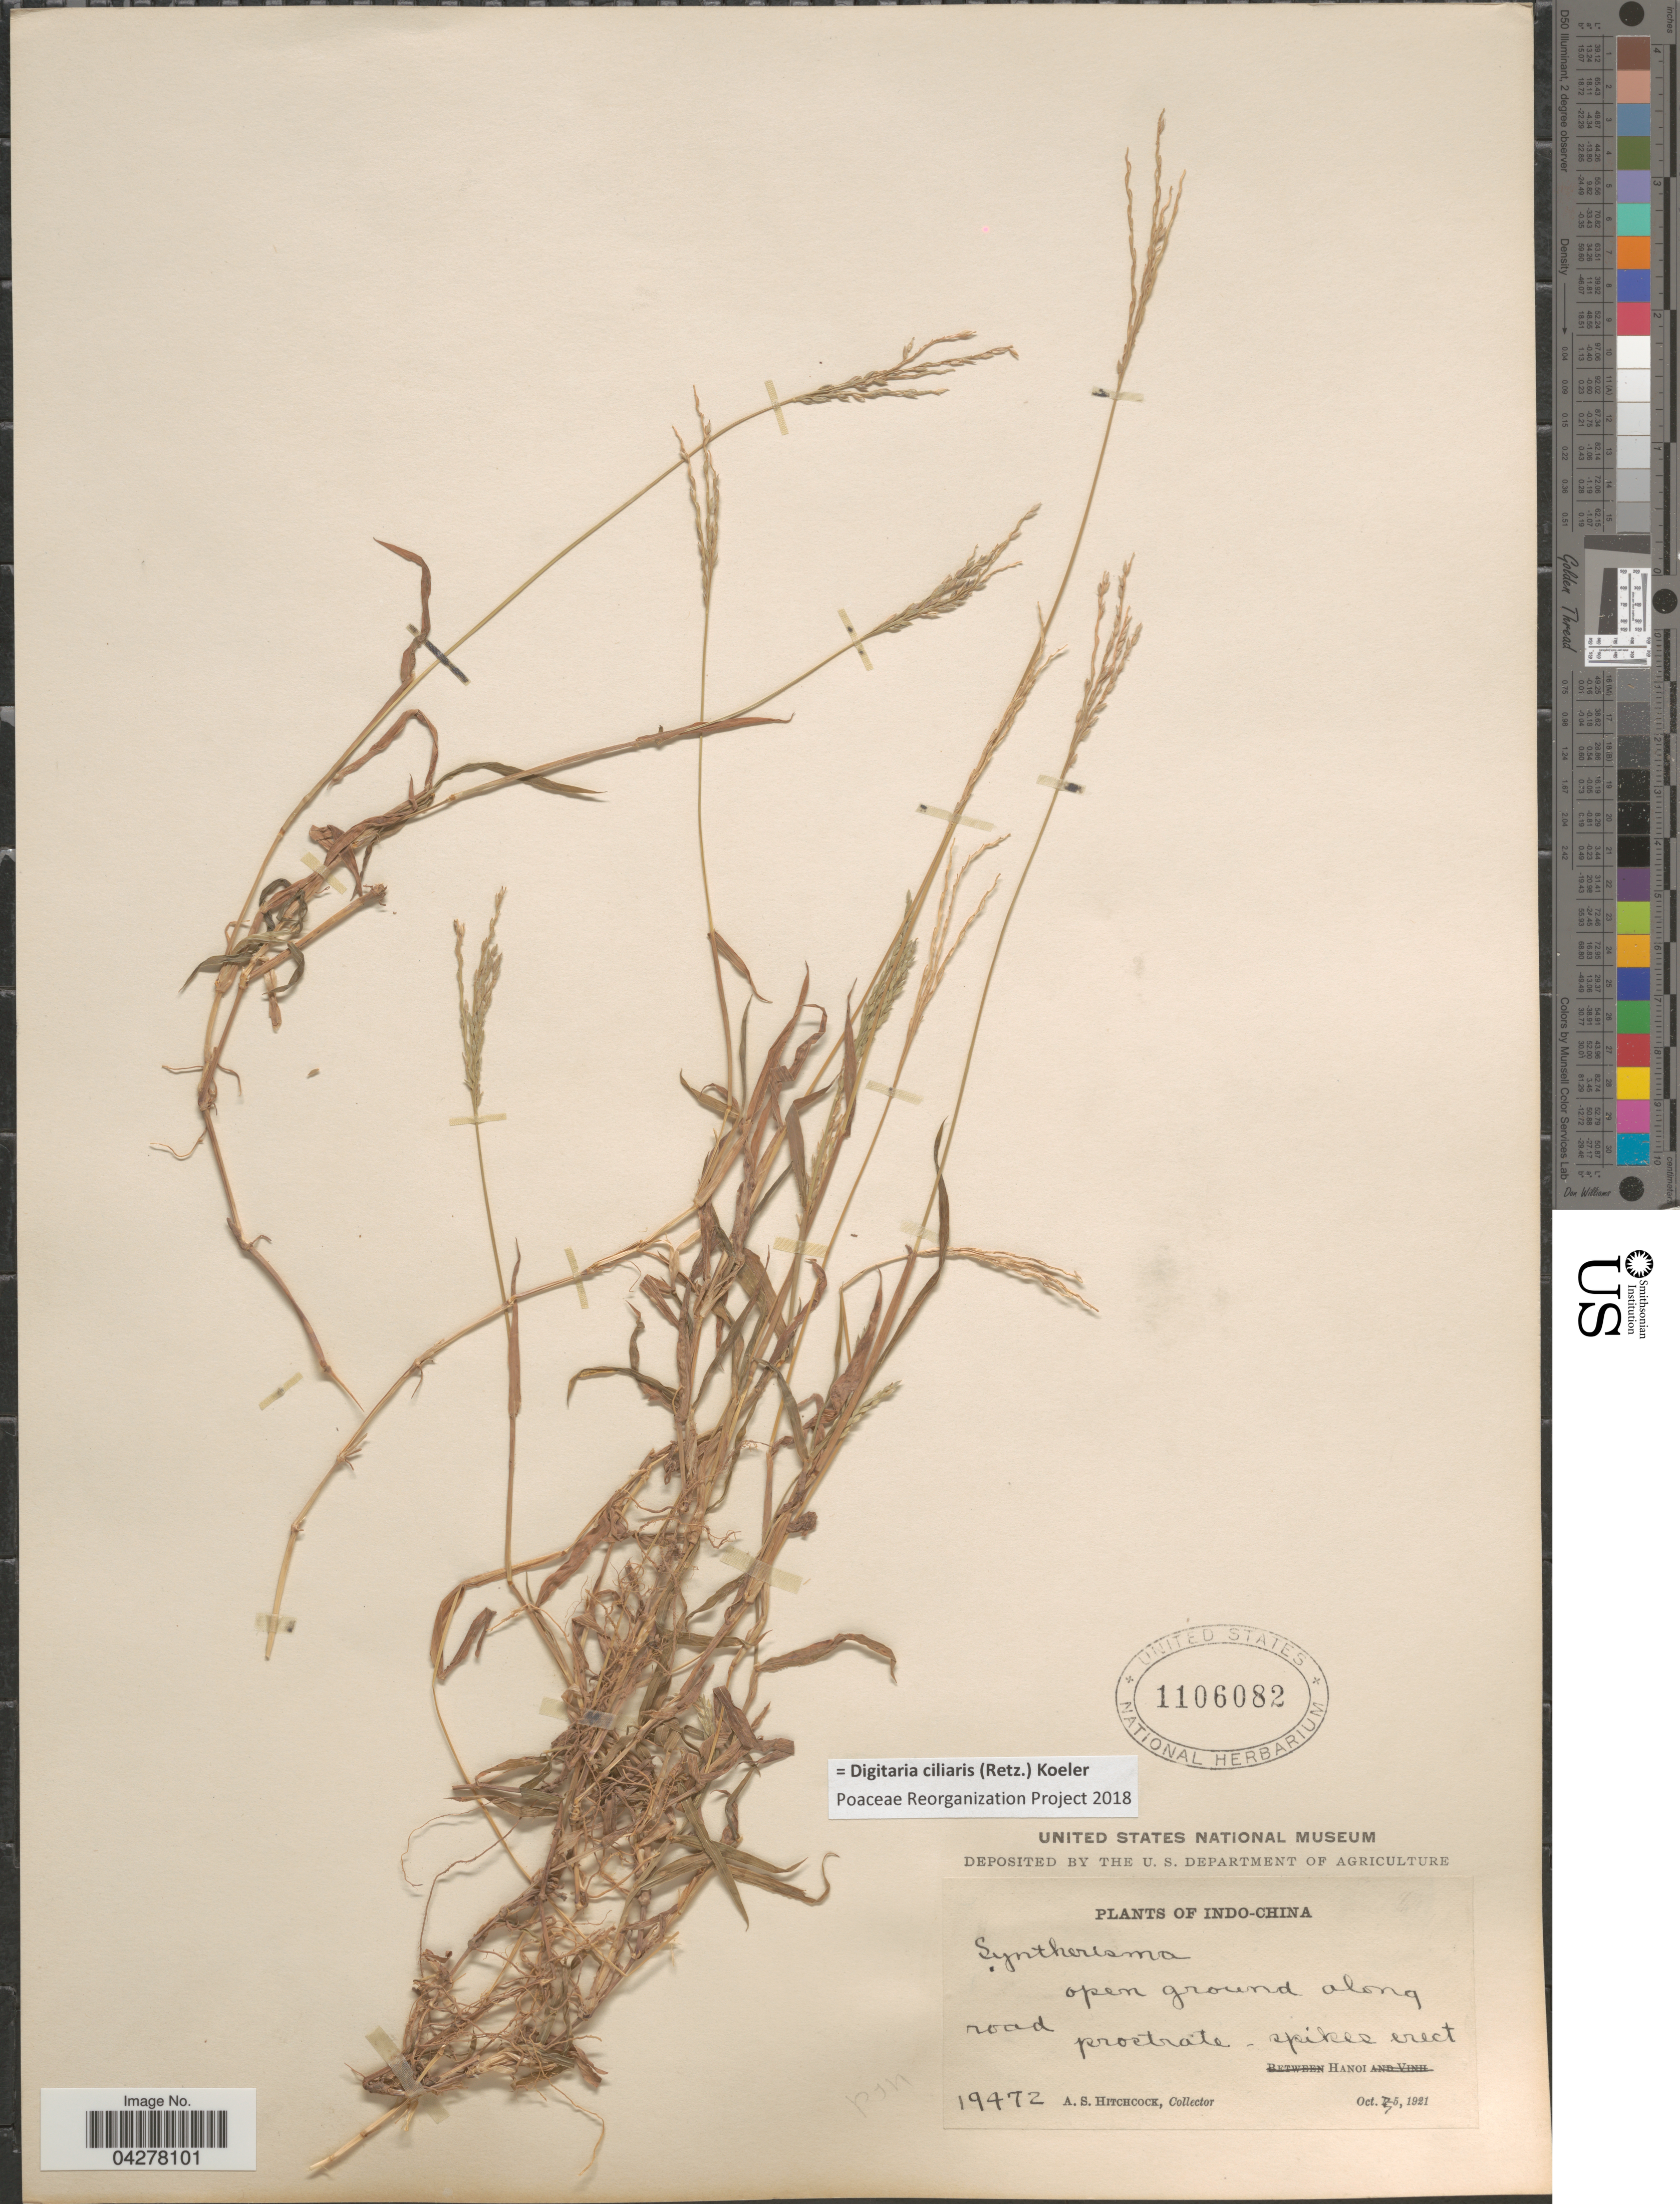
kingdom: Plantae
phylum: Tracheophyta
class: Liliopsida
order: Poales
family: Poaceae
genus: Digitaria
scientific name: Digitaria ciliaris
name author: (Retz.) Koeler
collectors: A. S. Hitchcock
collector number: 19472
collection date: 1921-10-05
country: Vietnam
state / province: Ha Noi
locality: Indo-China. Open ground along road prostrate. Hanoi.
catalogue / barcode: US 1106082